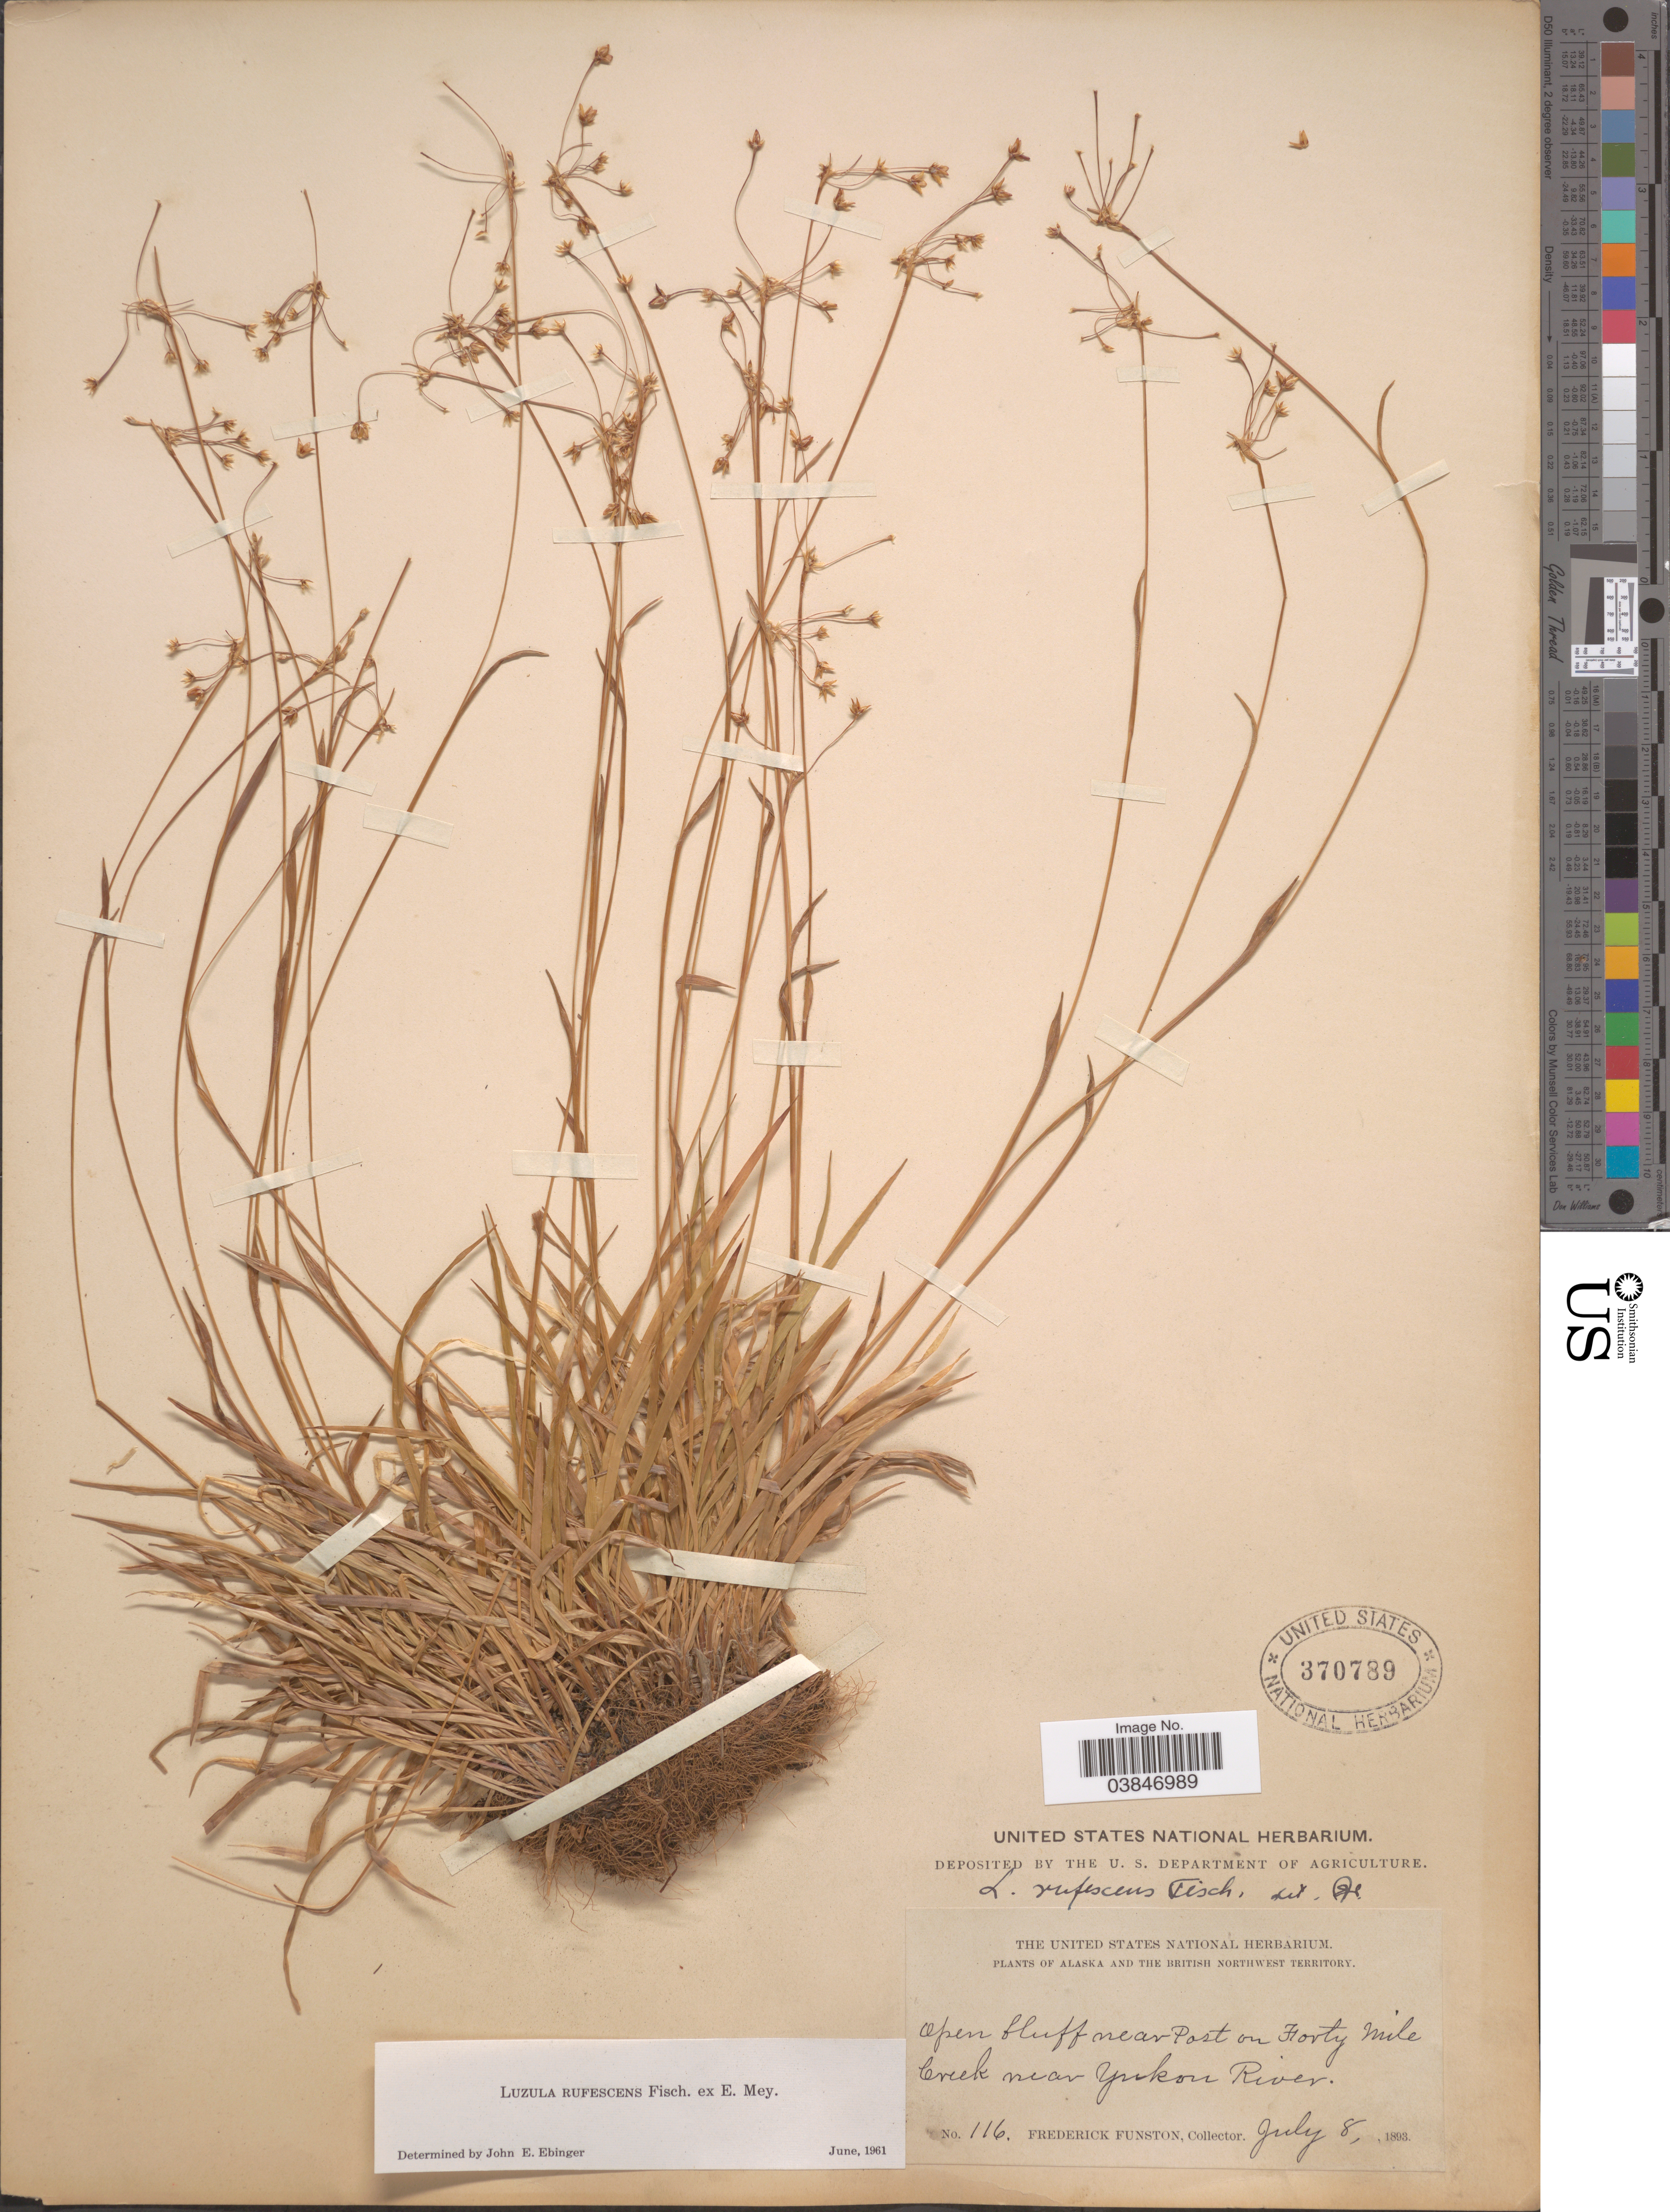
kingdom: Plantae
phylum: Tracheophyta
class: Liliopsida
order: Poales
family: Juncaceae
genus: Luzula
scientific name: Luzula rufescens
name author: Fisch. ex E. Mey.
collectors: F. Funston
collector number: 116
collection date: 1893-07-08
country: Canada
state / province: Northwest Territories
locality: The British Northwest Territory. Near Post on Forty Mile Creek near Yukon River.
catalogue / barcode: US 370789